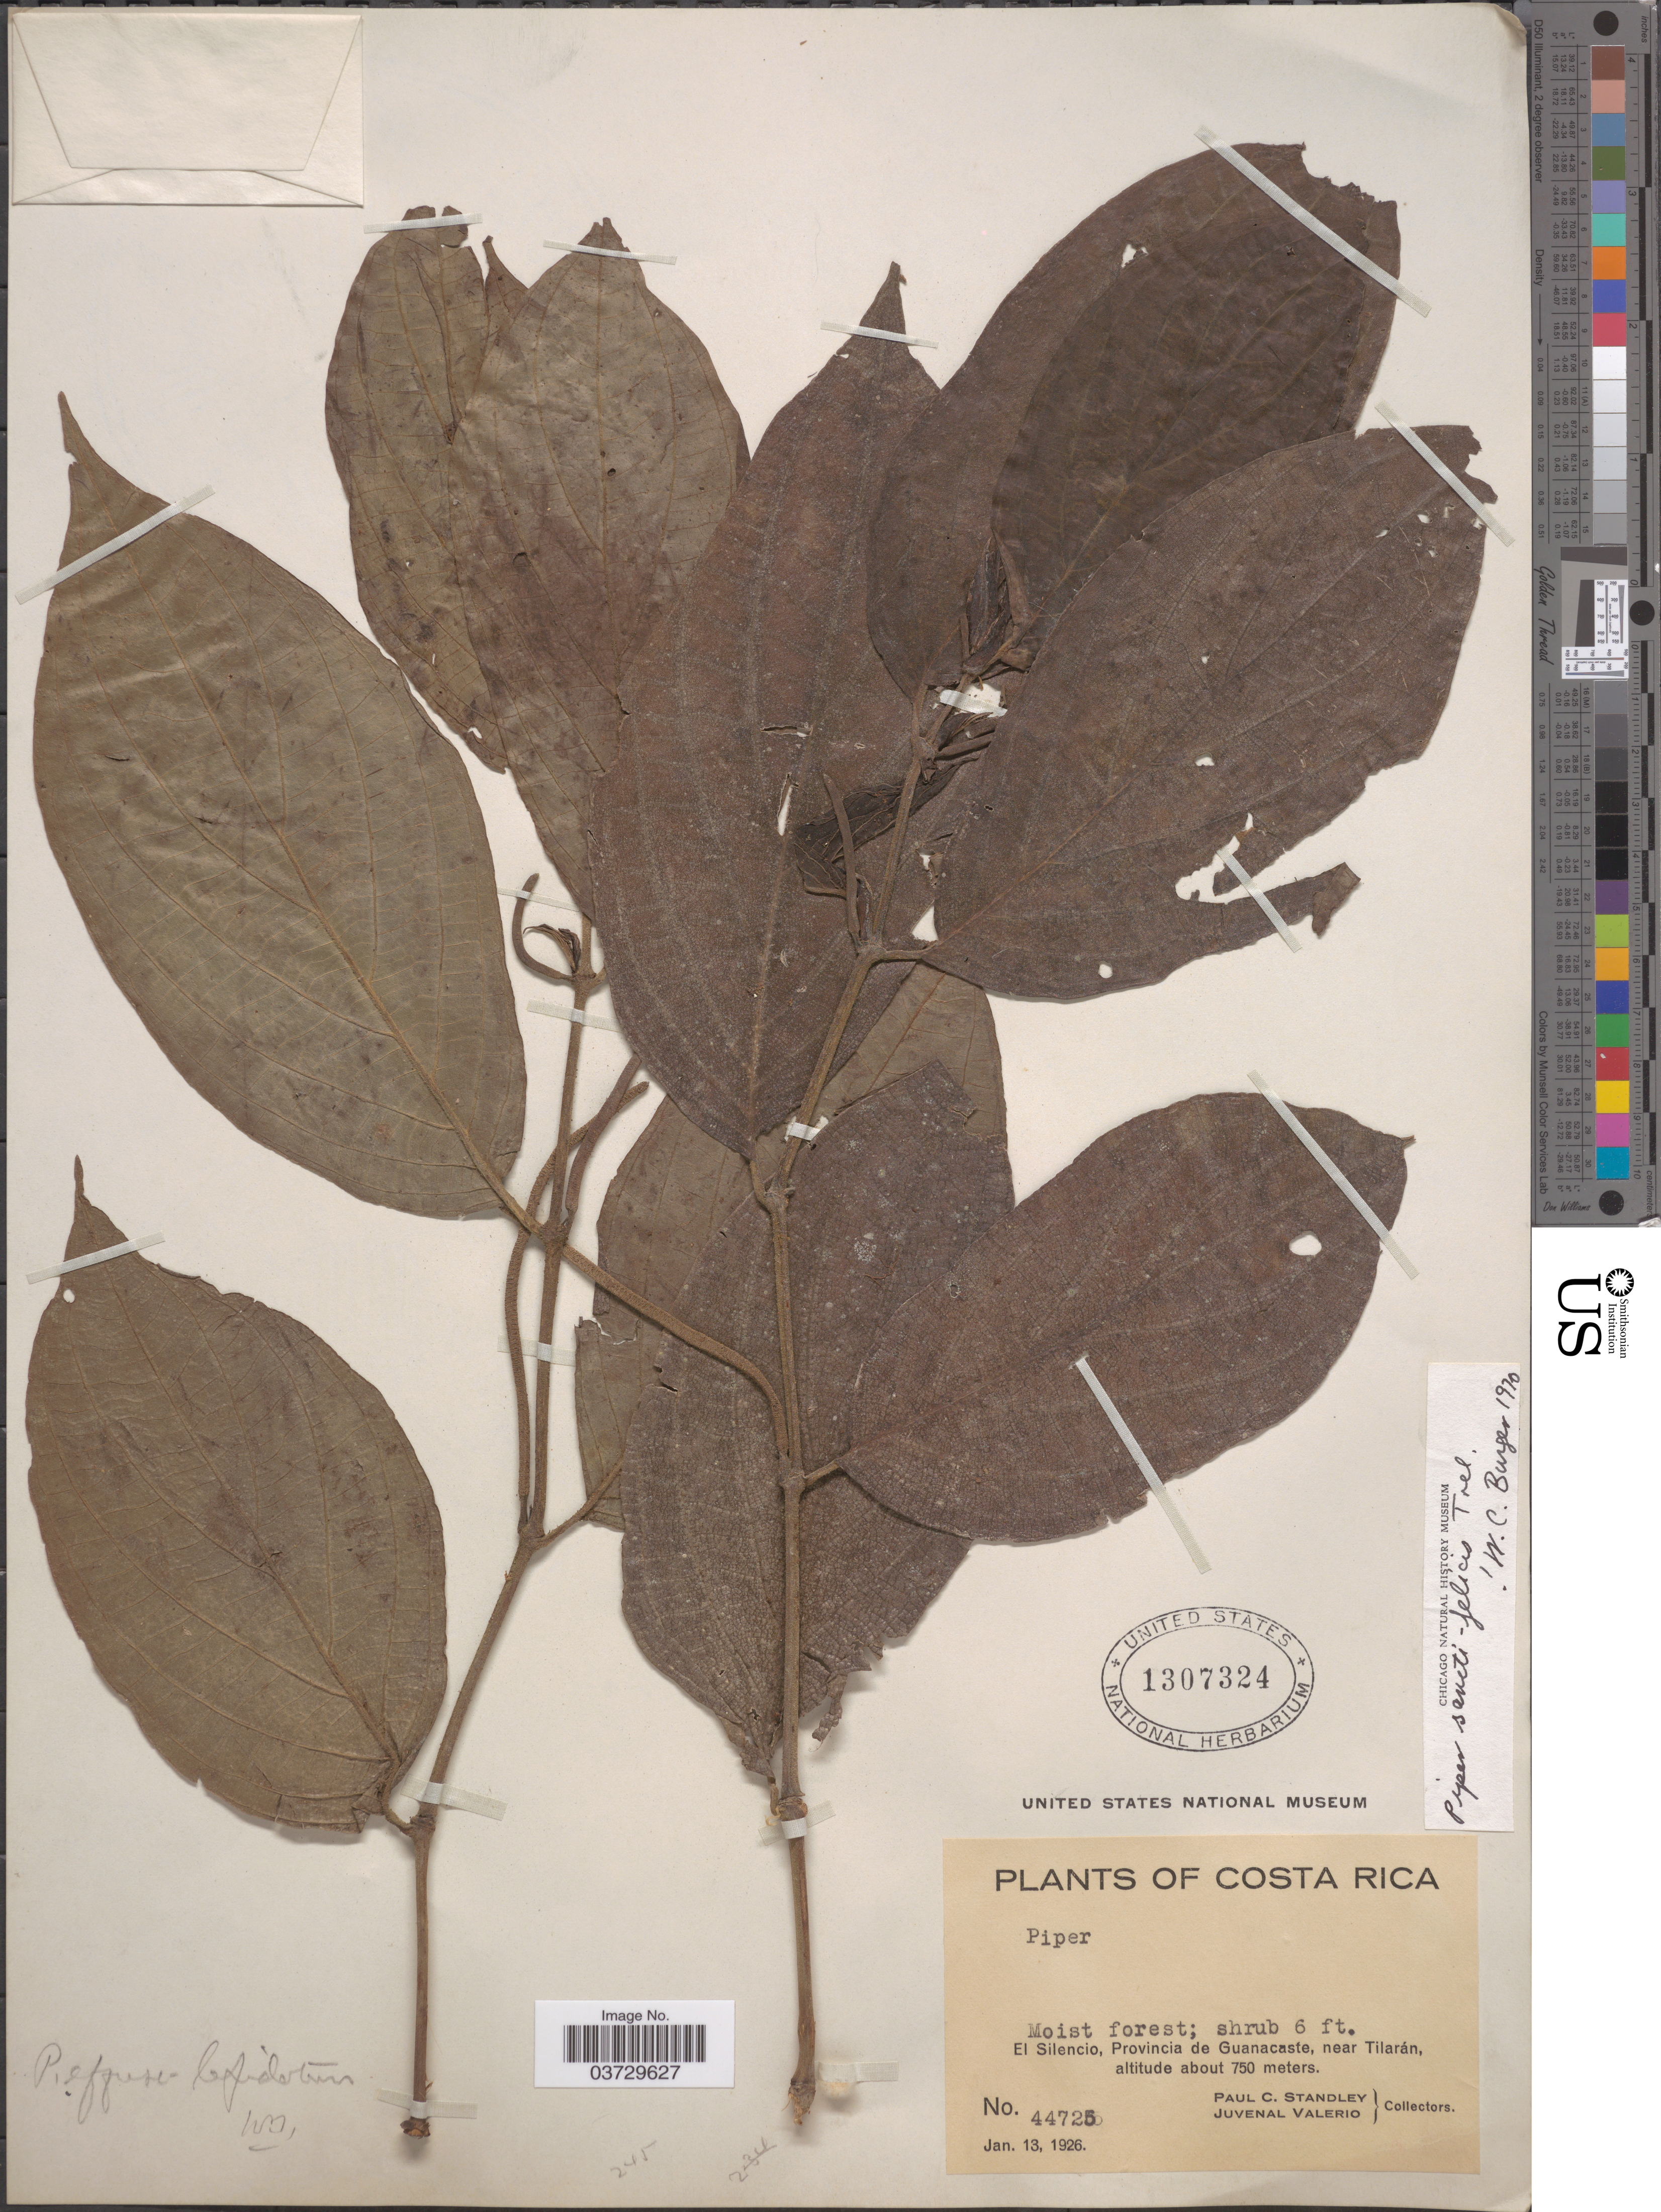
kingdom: Plantae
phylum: Tracheophyta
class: Magnoliopsida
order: Piperales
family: Piperaceae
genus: Piper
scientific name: Piper sancti-felicis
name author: Trel.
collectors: P. C. Standley & J. Valerio R.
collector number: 44725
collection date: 1926-01-13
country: Costa Rica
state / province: Guanacaste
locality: El Silencio, near Tilarán.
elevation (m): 750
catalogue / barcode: US 1307324